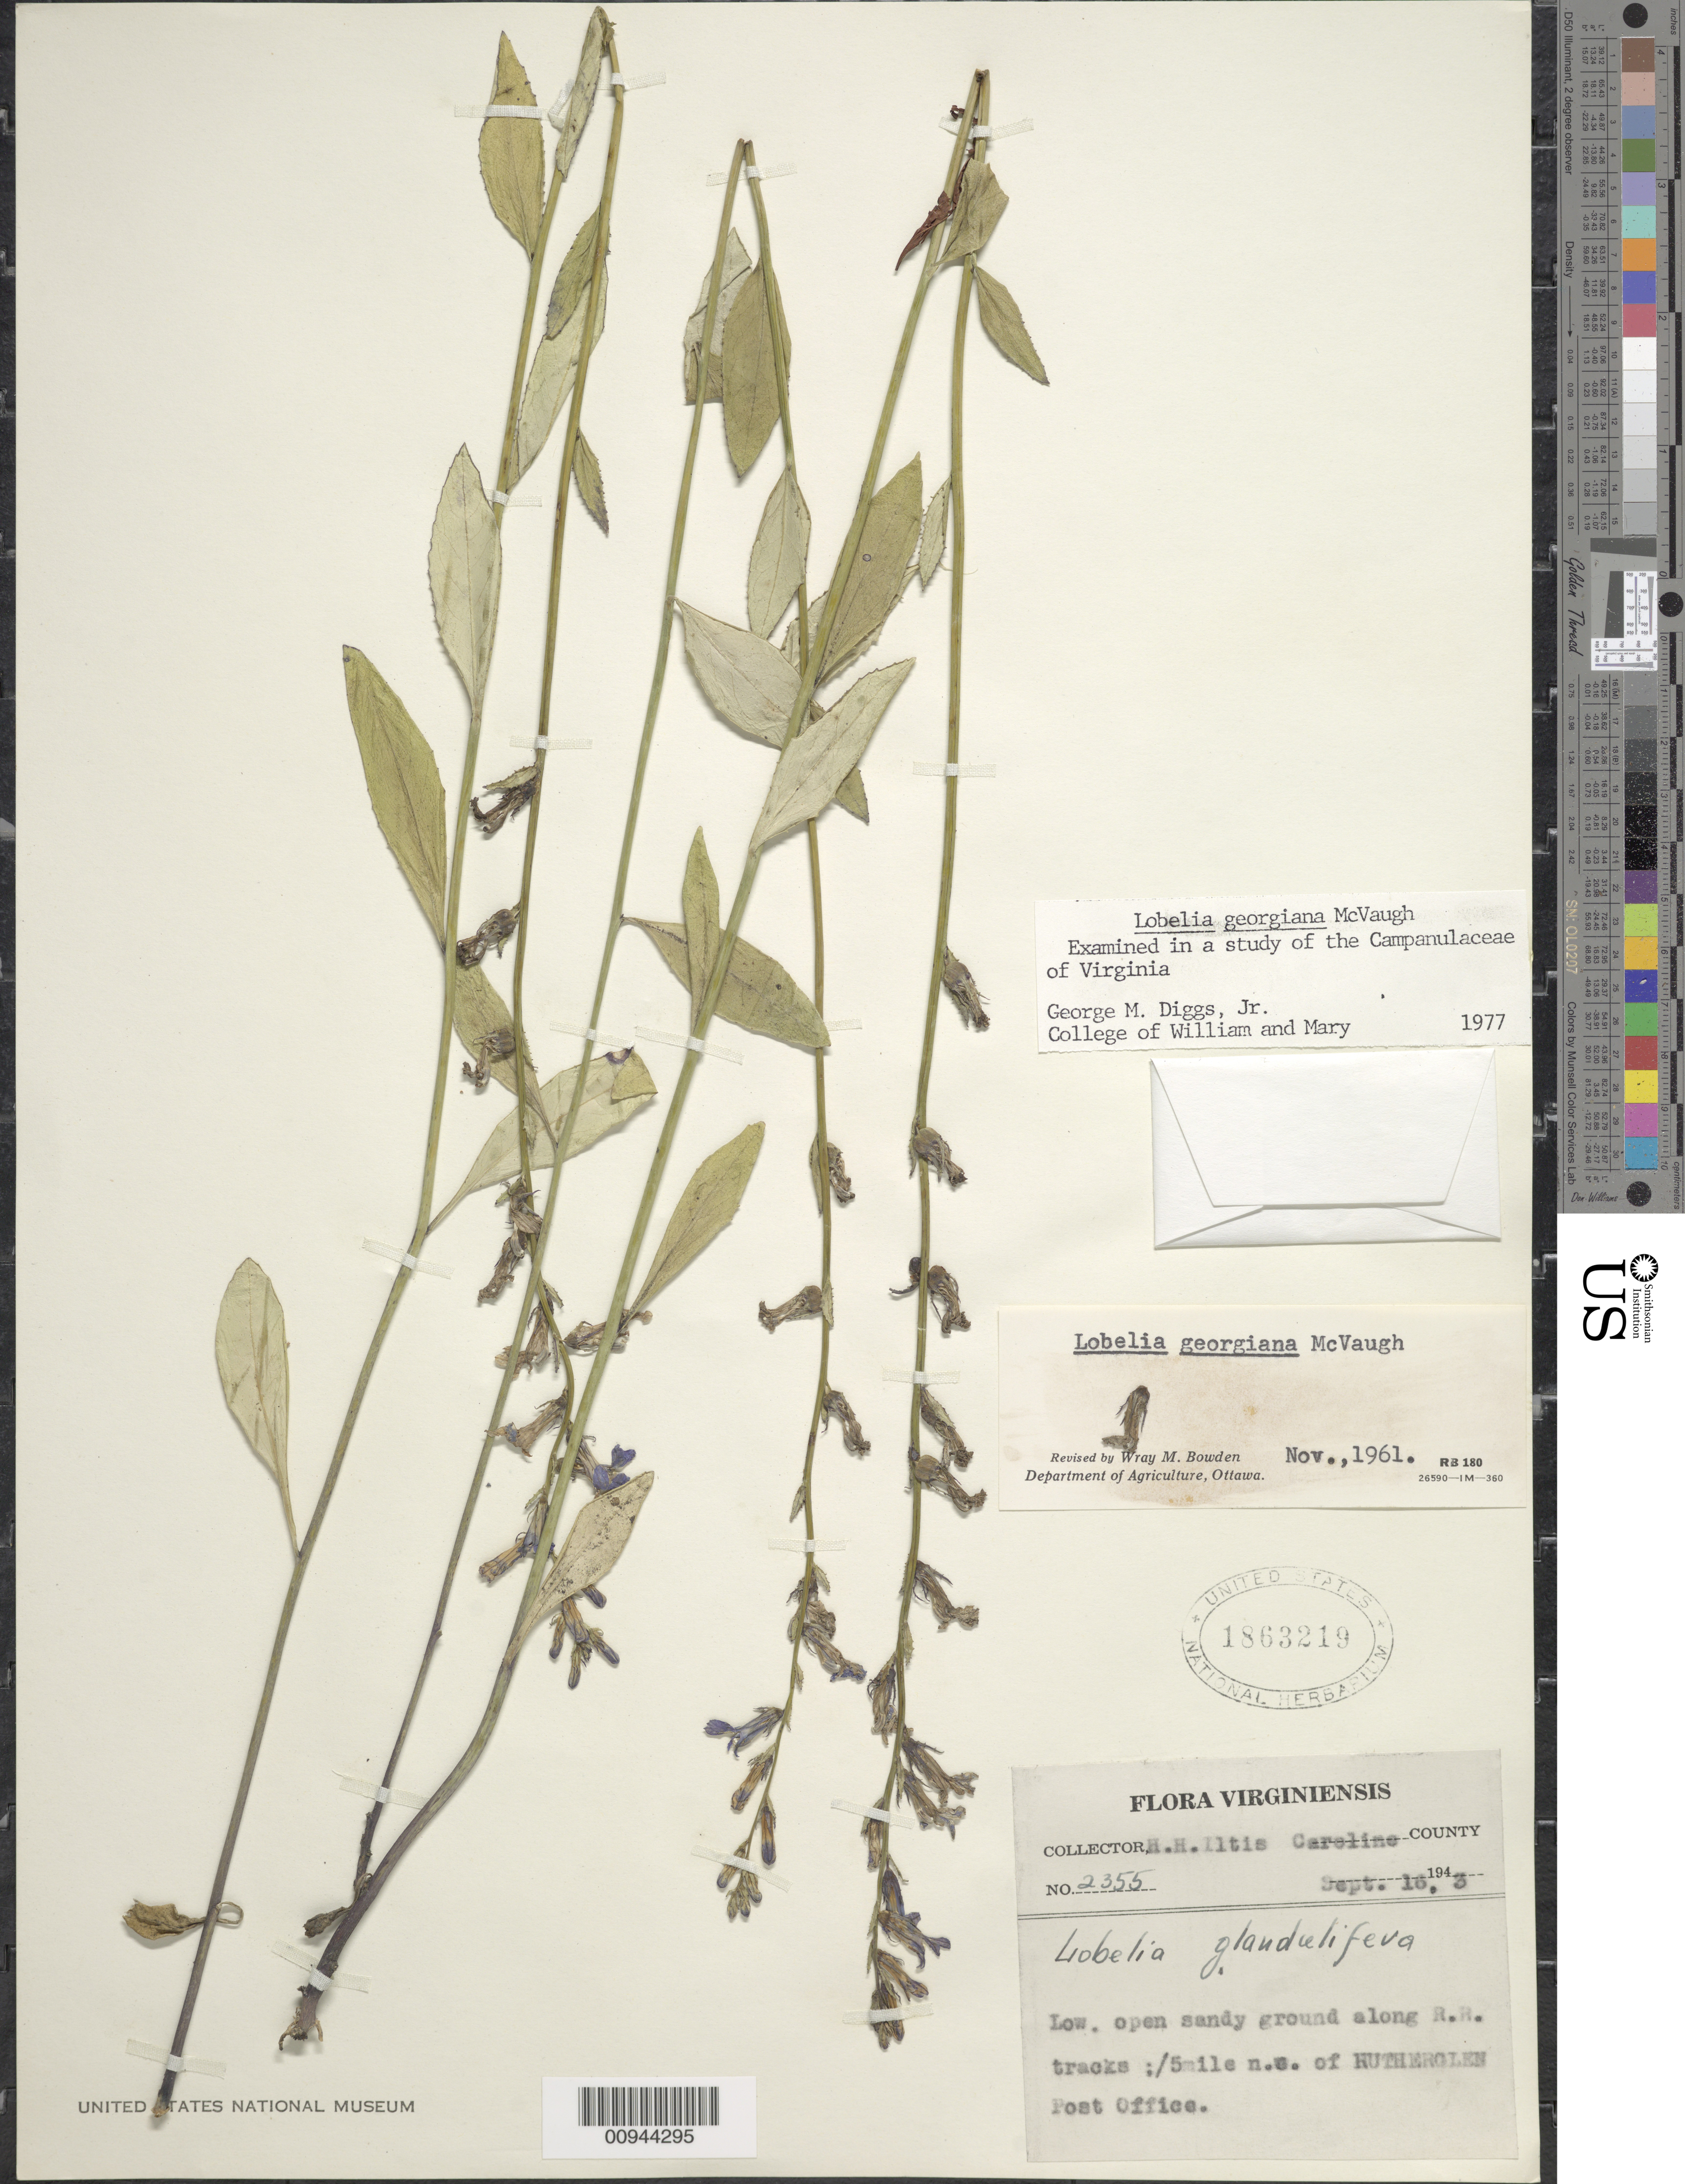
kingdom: Plantae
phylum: Tracheophyta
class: Magnoliopsida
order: Asterales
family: Campanulaceae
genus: Lobelia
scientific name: Lobelia georgiana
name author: McVaugh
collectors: H. H. Iltis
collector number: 2355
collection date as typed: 16 Sep 1943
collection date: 1943-09-16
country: United States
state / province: Virginia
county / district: Caroline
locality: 0.5 miles NE of Rutherglen Post Office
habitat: open sandy ground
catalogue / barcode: US 1863219